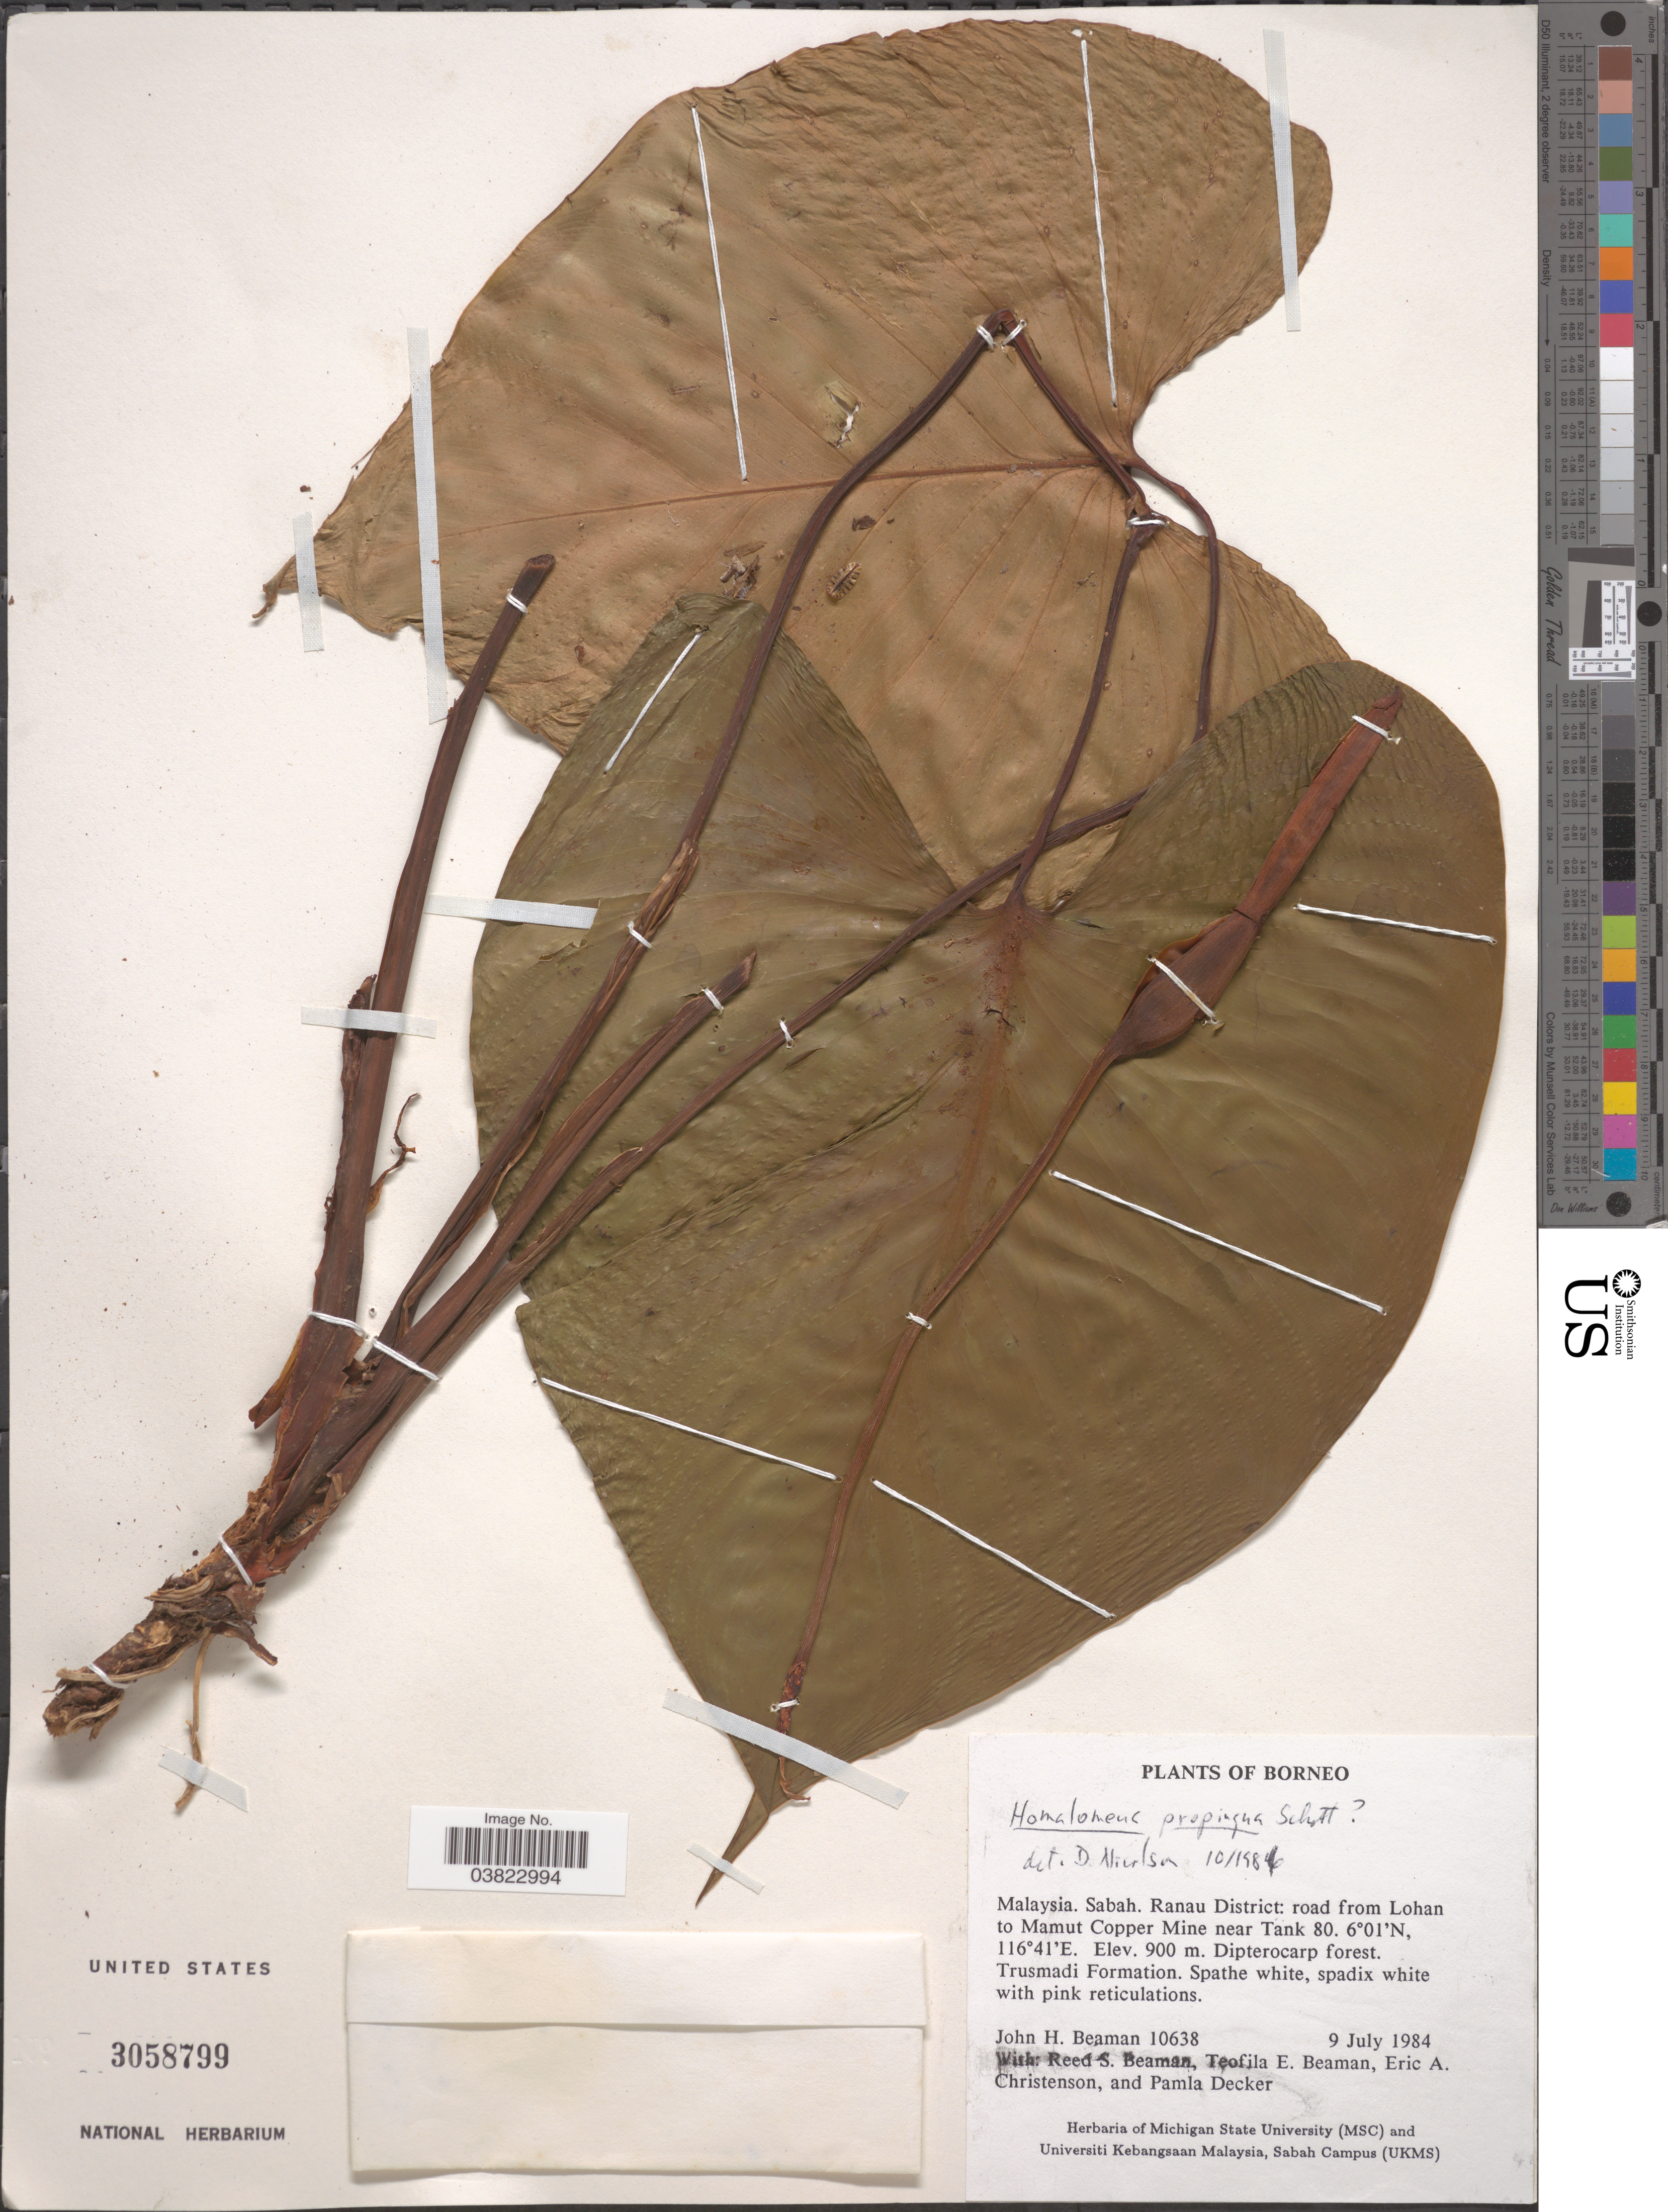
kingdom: Plantae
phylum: Tracheophyta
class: Liliopsida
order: Alismatales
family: Araceae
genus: Homalomena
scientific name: Homalomena propinqua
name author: Schott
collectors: J. H. Beaman, R. S. Beaman, T. E. Beaman & E. A. Christenson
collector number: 10638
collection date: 1984-07-09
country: Malaysia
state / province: Sabah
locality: Ranau District: road from Lohan to Mamut Copper Mine near Tank 80.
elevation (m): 900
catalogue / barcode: US 3058799